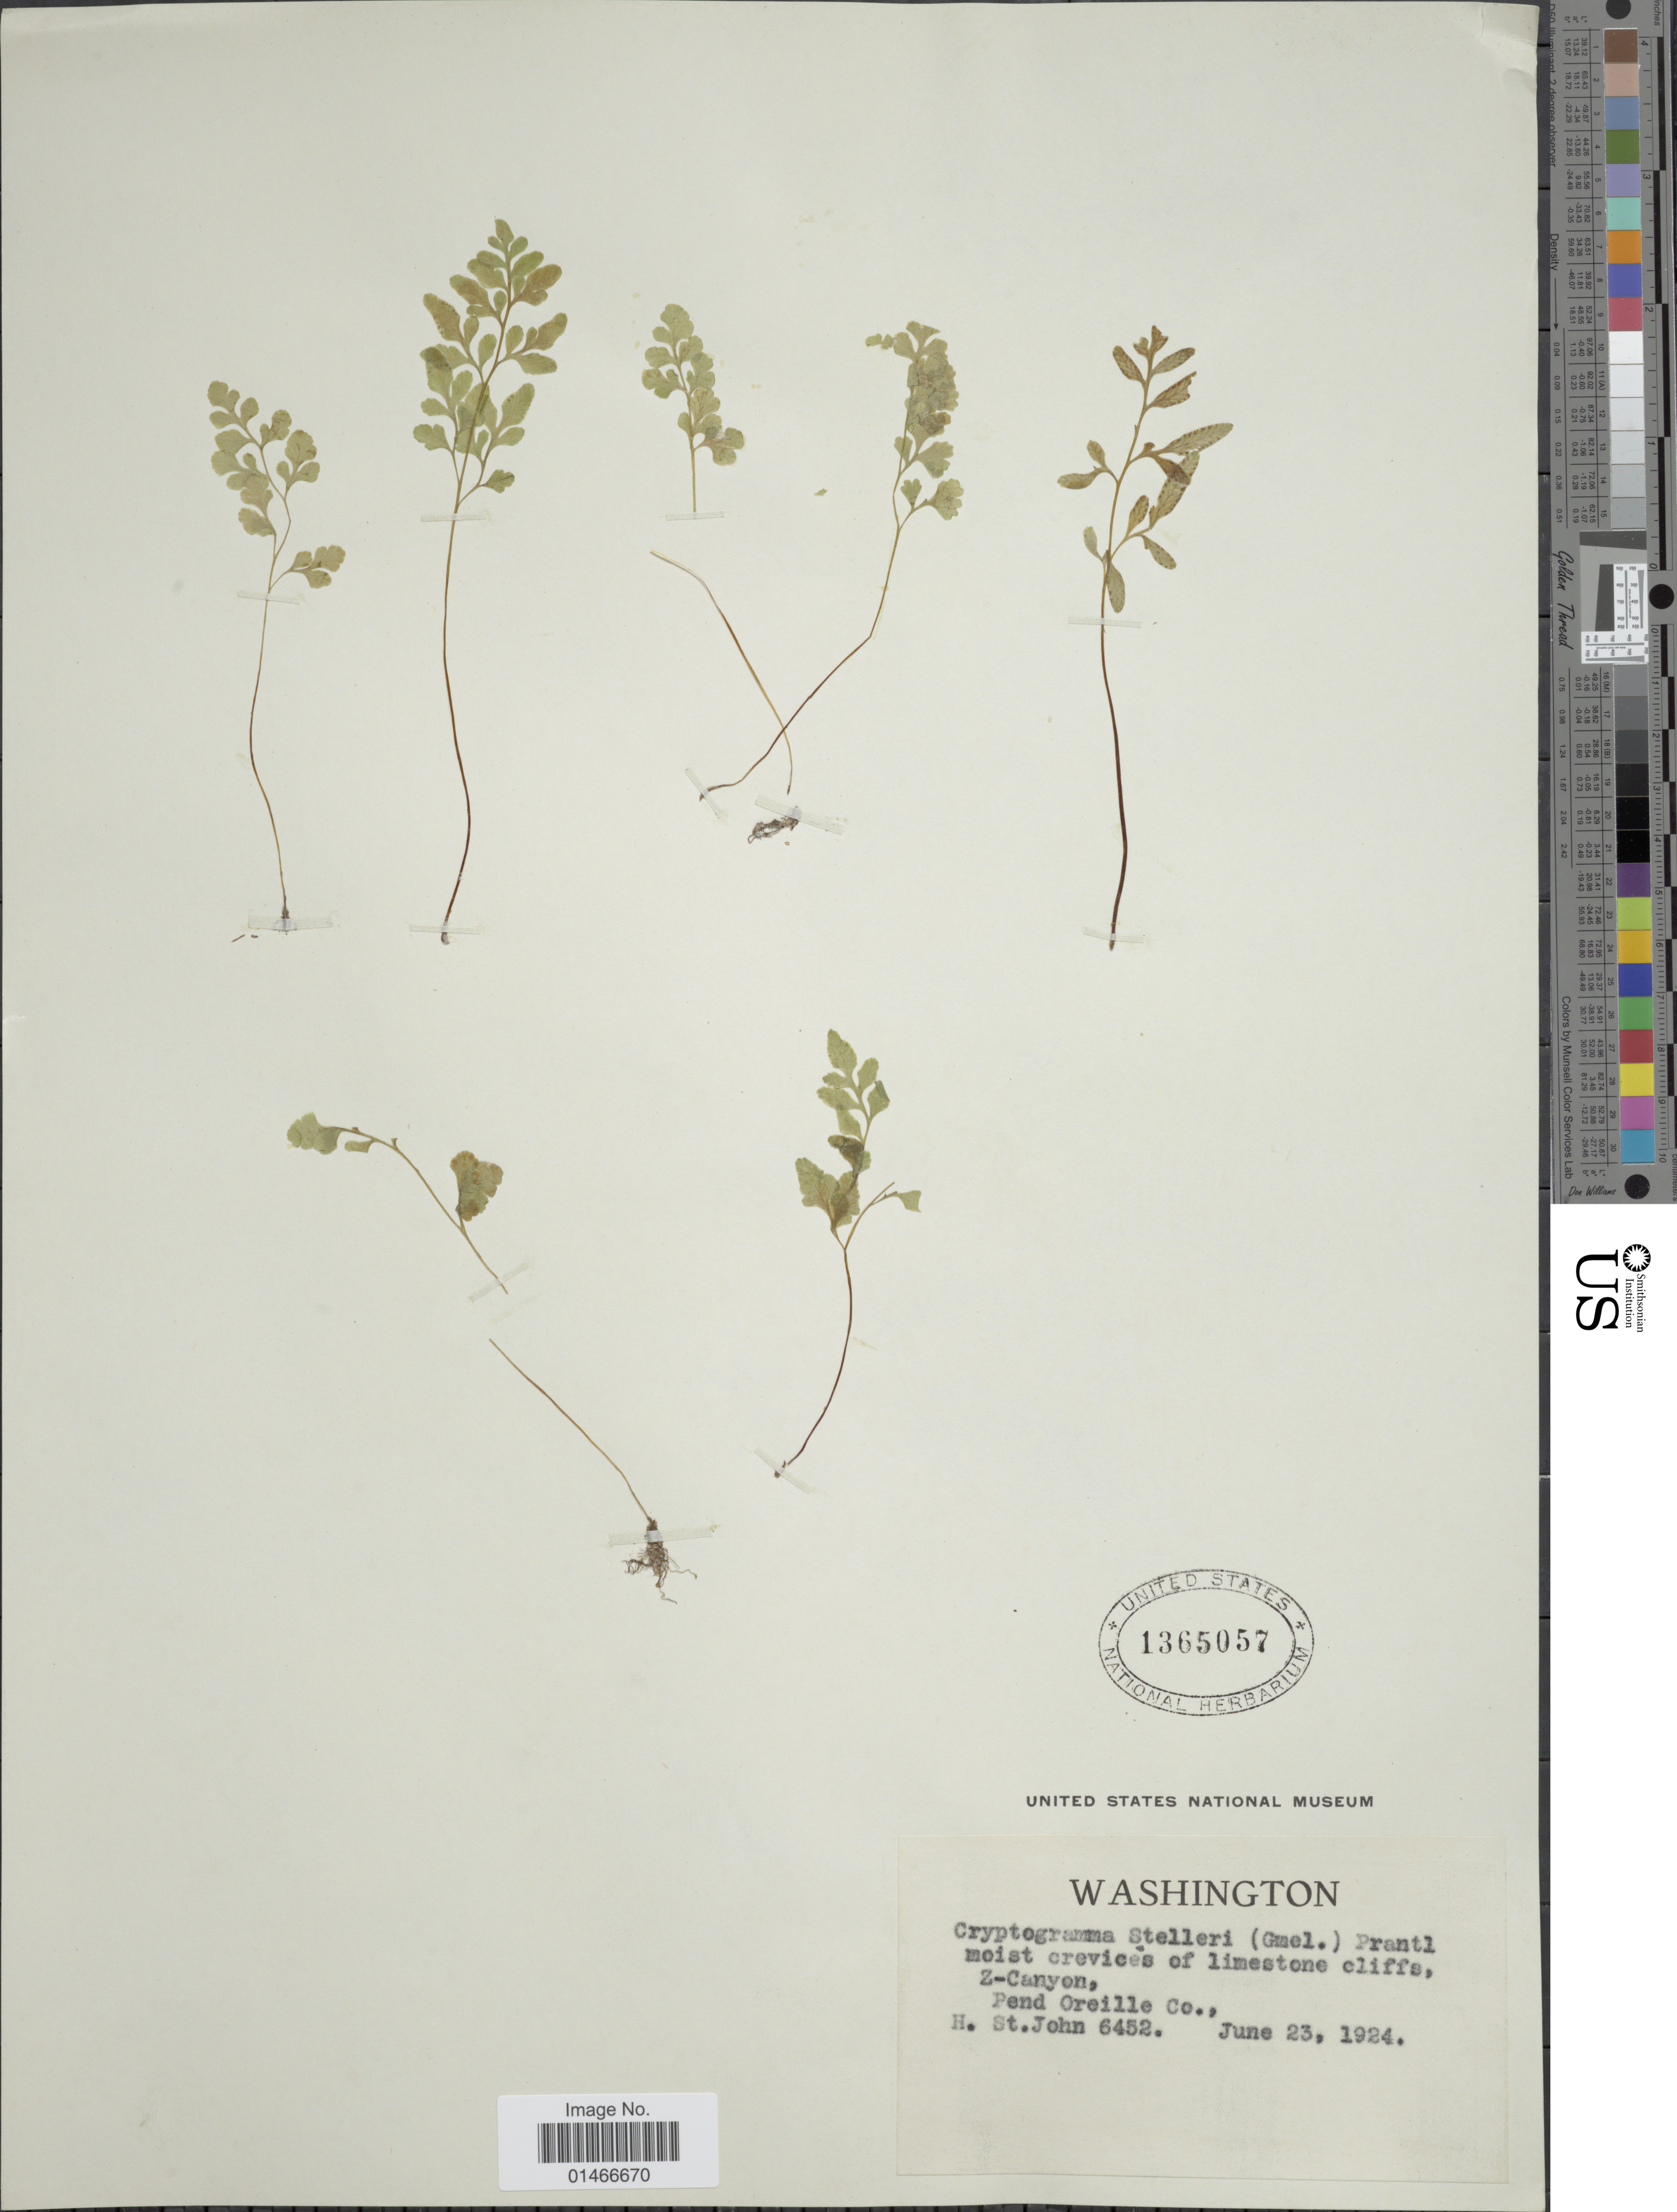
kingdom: Plantae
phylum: Tracheophyta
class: Polypodiopsida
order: Polypodiales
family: Pteridaceae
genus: Cryptogramma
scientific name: Cryptogramma stelleri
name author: (S.G. Gmel.) Prantl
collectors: H. St. John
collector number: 6452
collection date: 1924-06-23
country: United States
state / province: Washington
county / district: Pend Oreille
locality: Z-Canyon. Pend Oreille Co.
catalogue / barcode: US 1365057